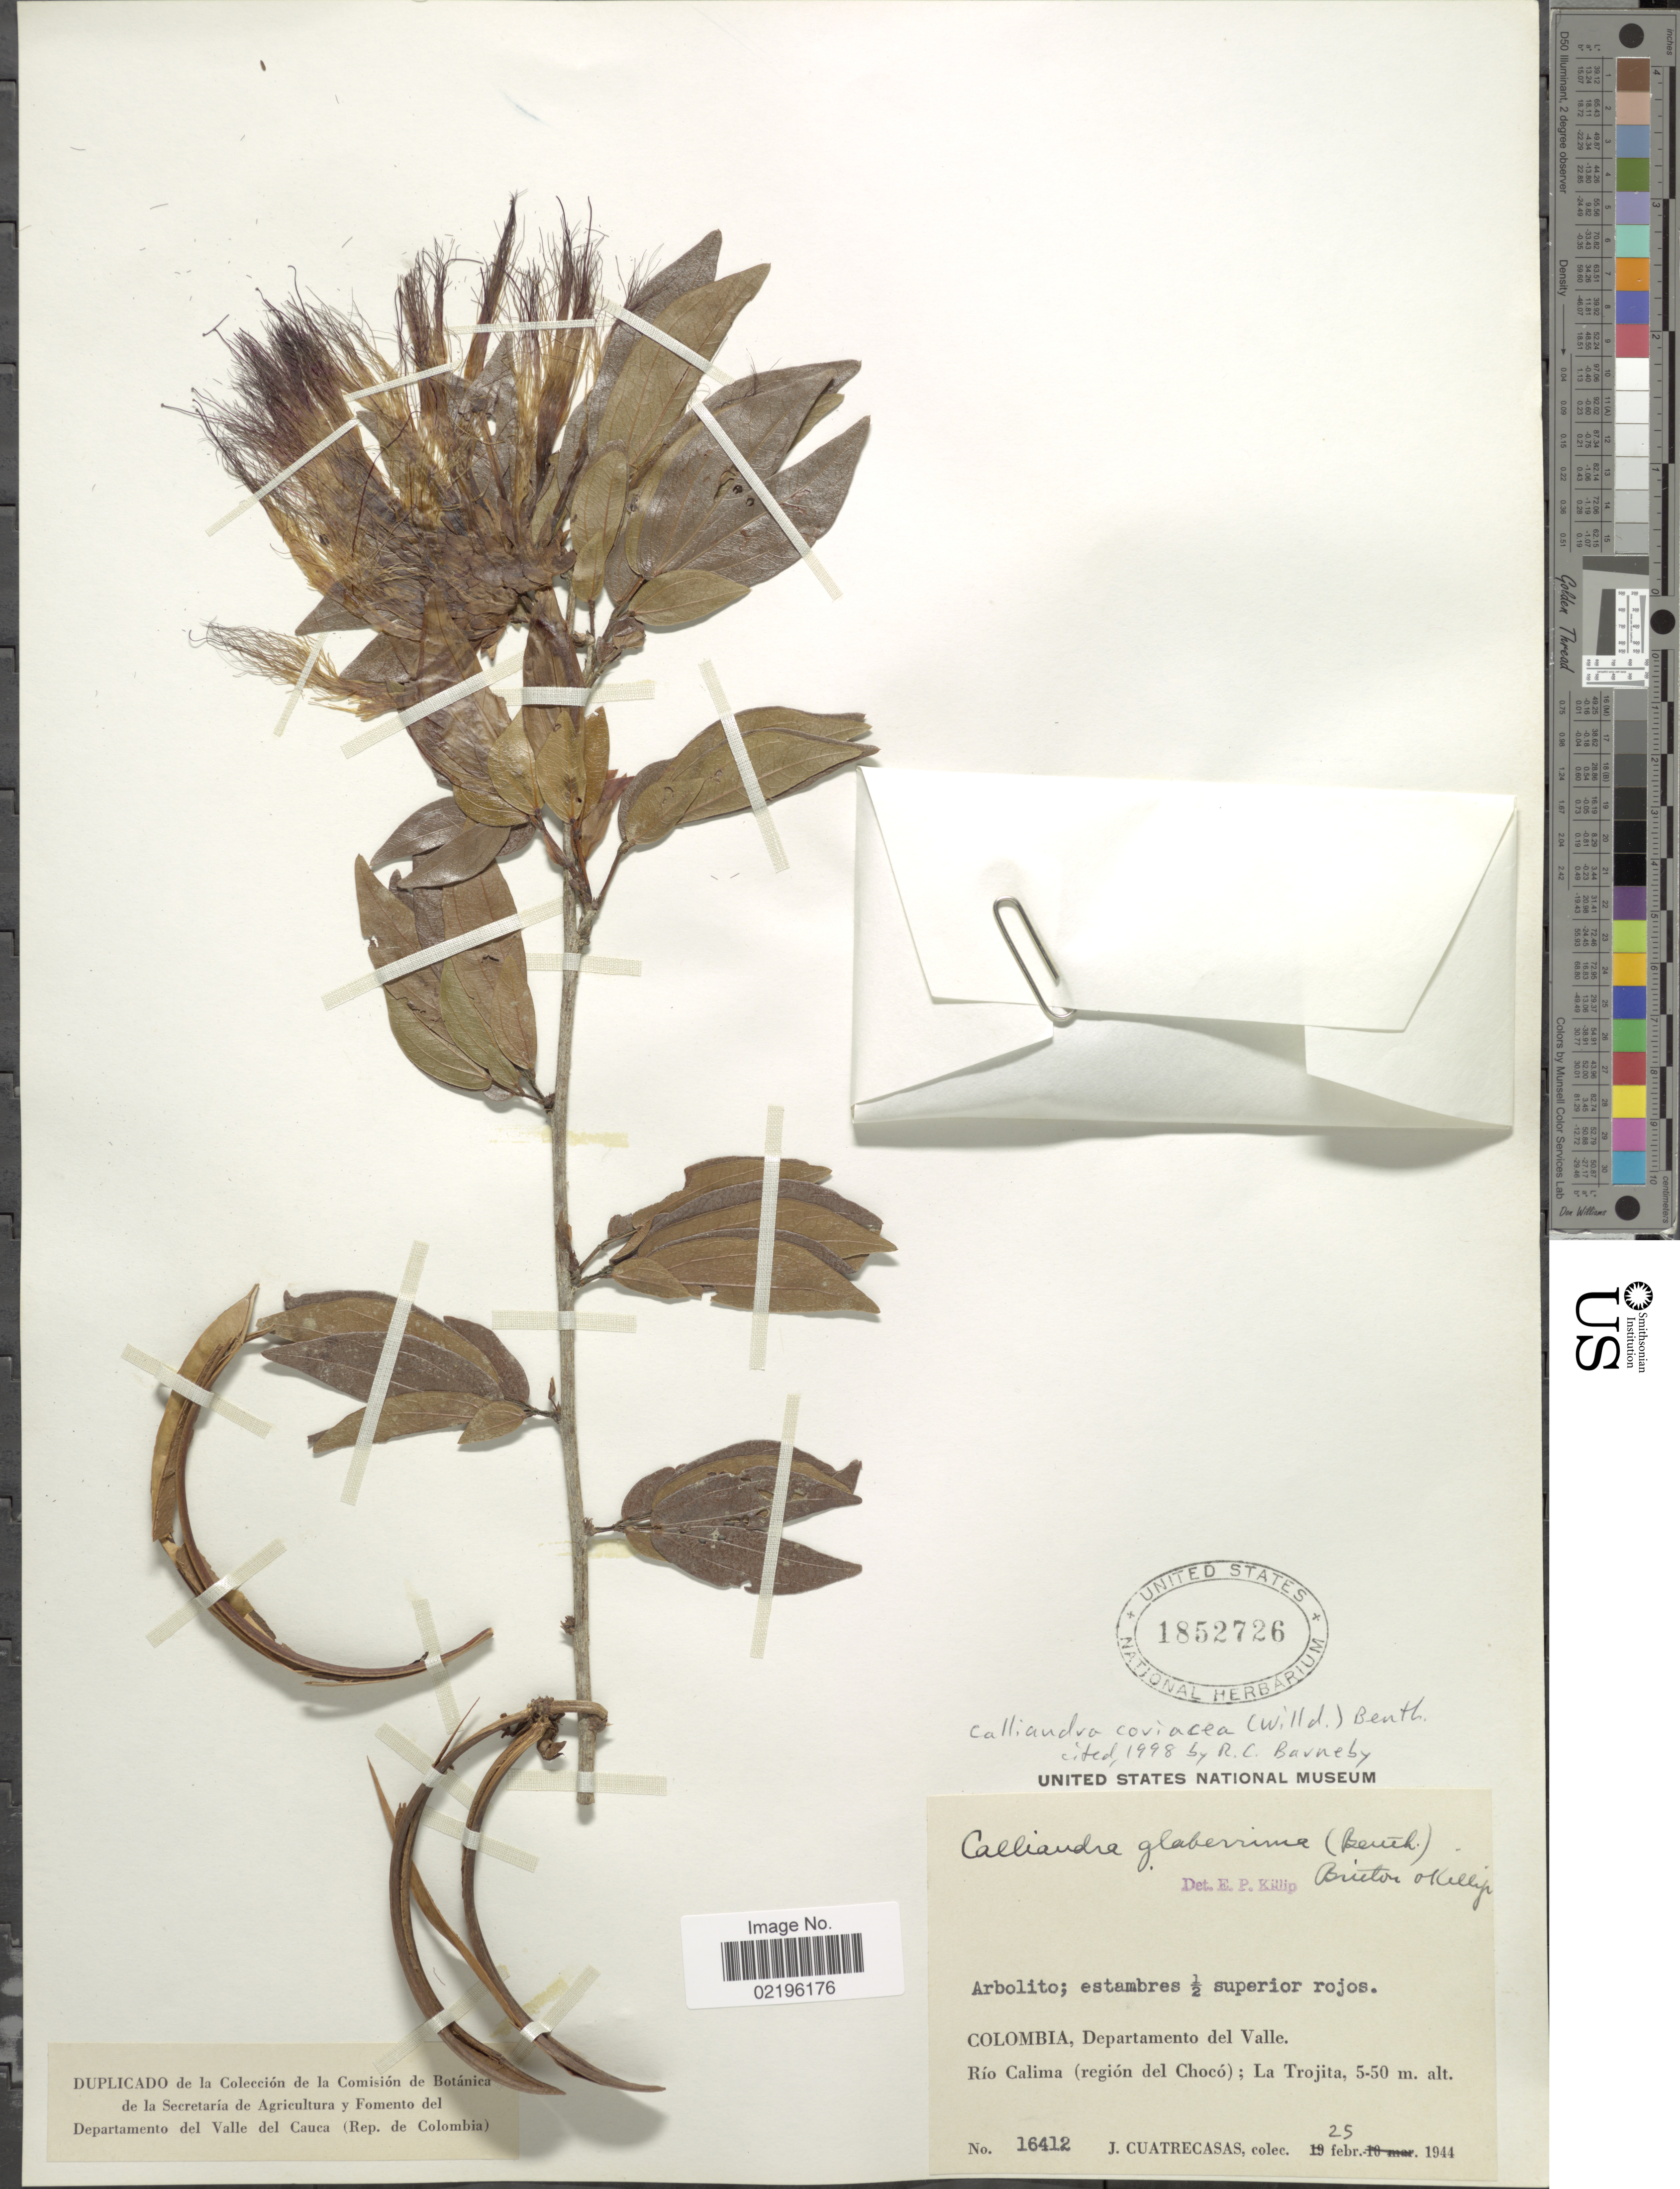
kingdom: Plantae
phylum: Tracheophyta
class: Magnoliopsida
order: Fabales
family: Fabaceae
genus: Calliandra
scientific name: Calliandra coriacea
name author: (Humb. & Bonpl. ex Willd.) Benth.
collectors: J. Cuatrecasas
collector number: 16412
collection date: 1944-02-25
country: Colombia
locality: Departamento del Valle. Rio Calima ( region del Choco); La Trojita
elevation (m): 5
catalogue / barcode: US 1852726